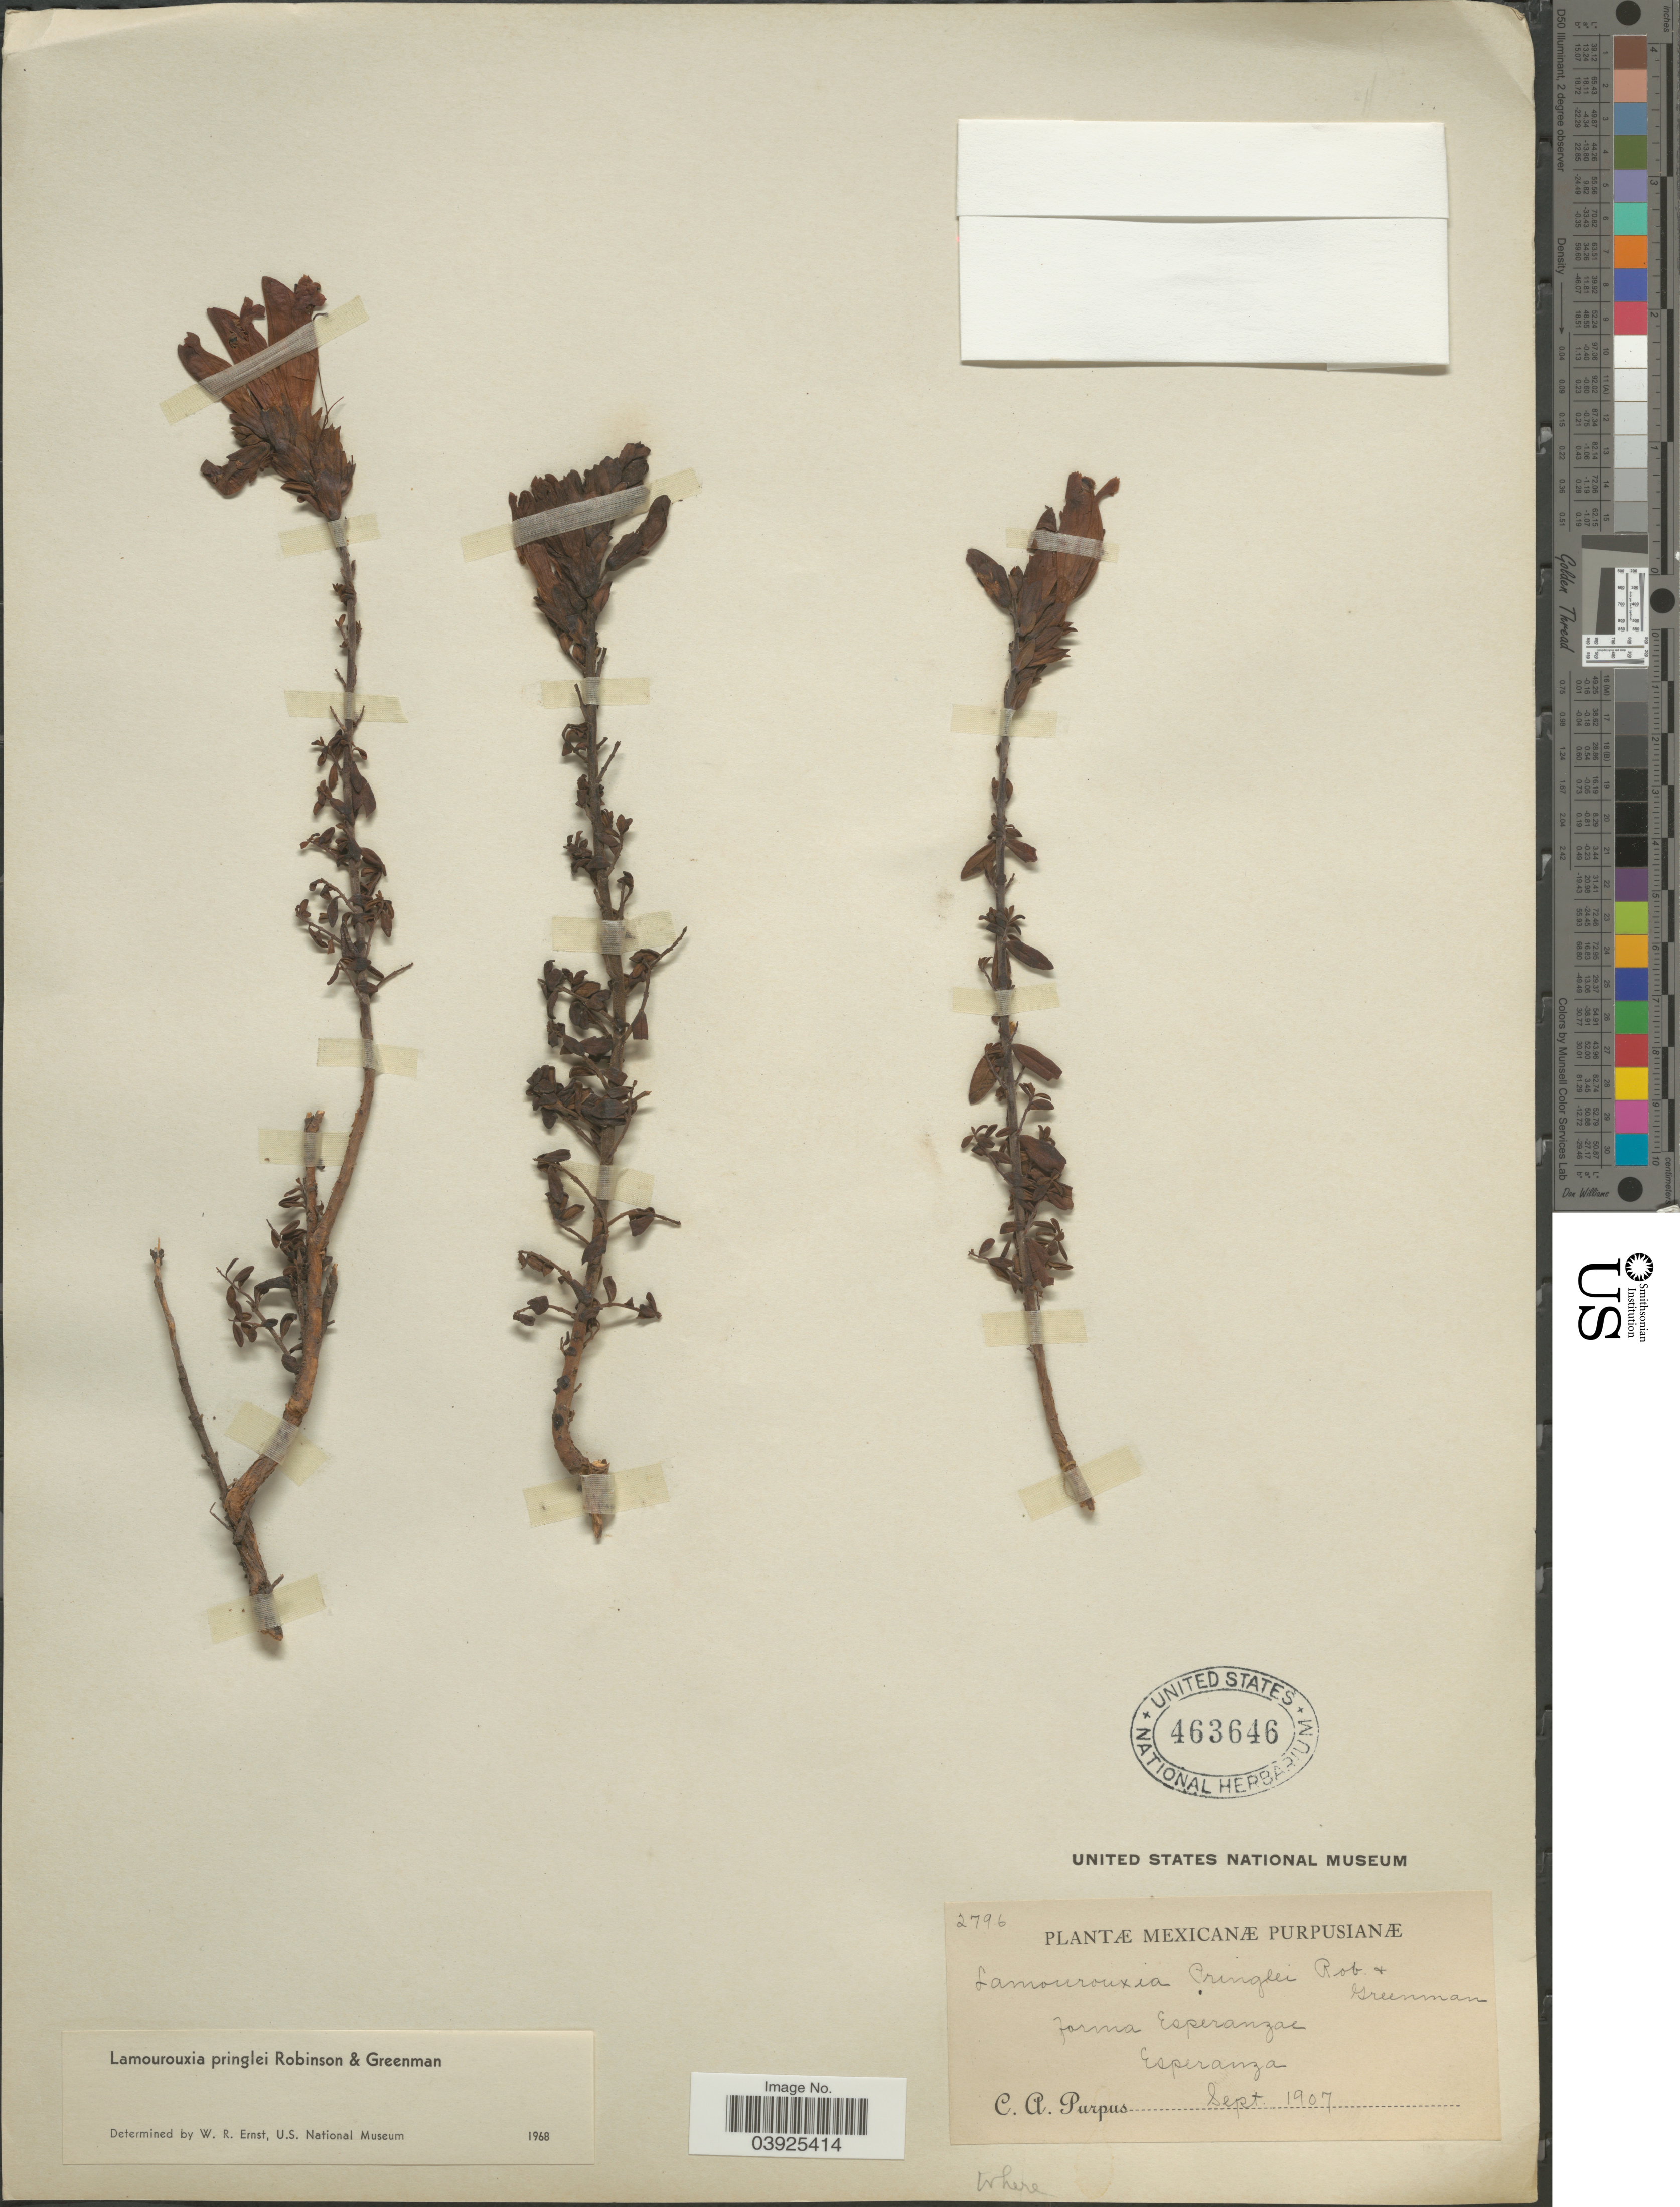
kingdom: Plantae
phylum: Tracheophyta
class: Magnoliopsida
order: Lamiales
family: Orobanchaceae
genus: Lamourouxia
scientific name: Lamourouxia pringlei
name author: B.L. Rob. & Greenm. ex Pringle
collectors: C. A. Purpus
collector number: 2796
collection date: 1907-09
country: Mexico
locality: Forma Esperanzae. Esperanza.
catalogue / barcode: US 463646